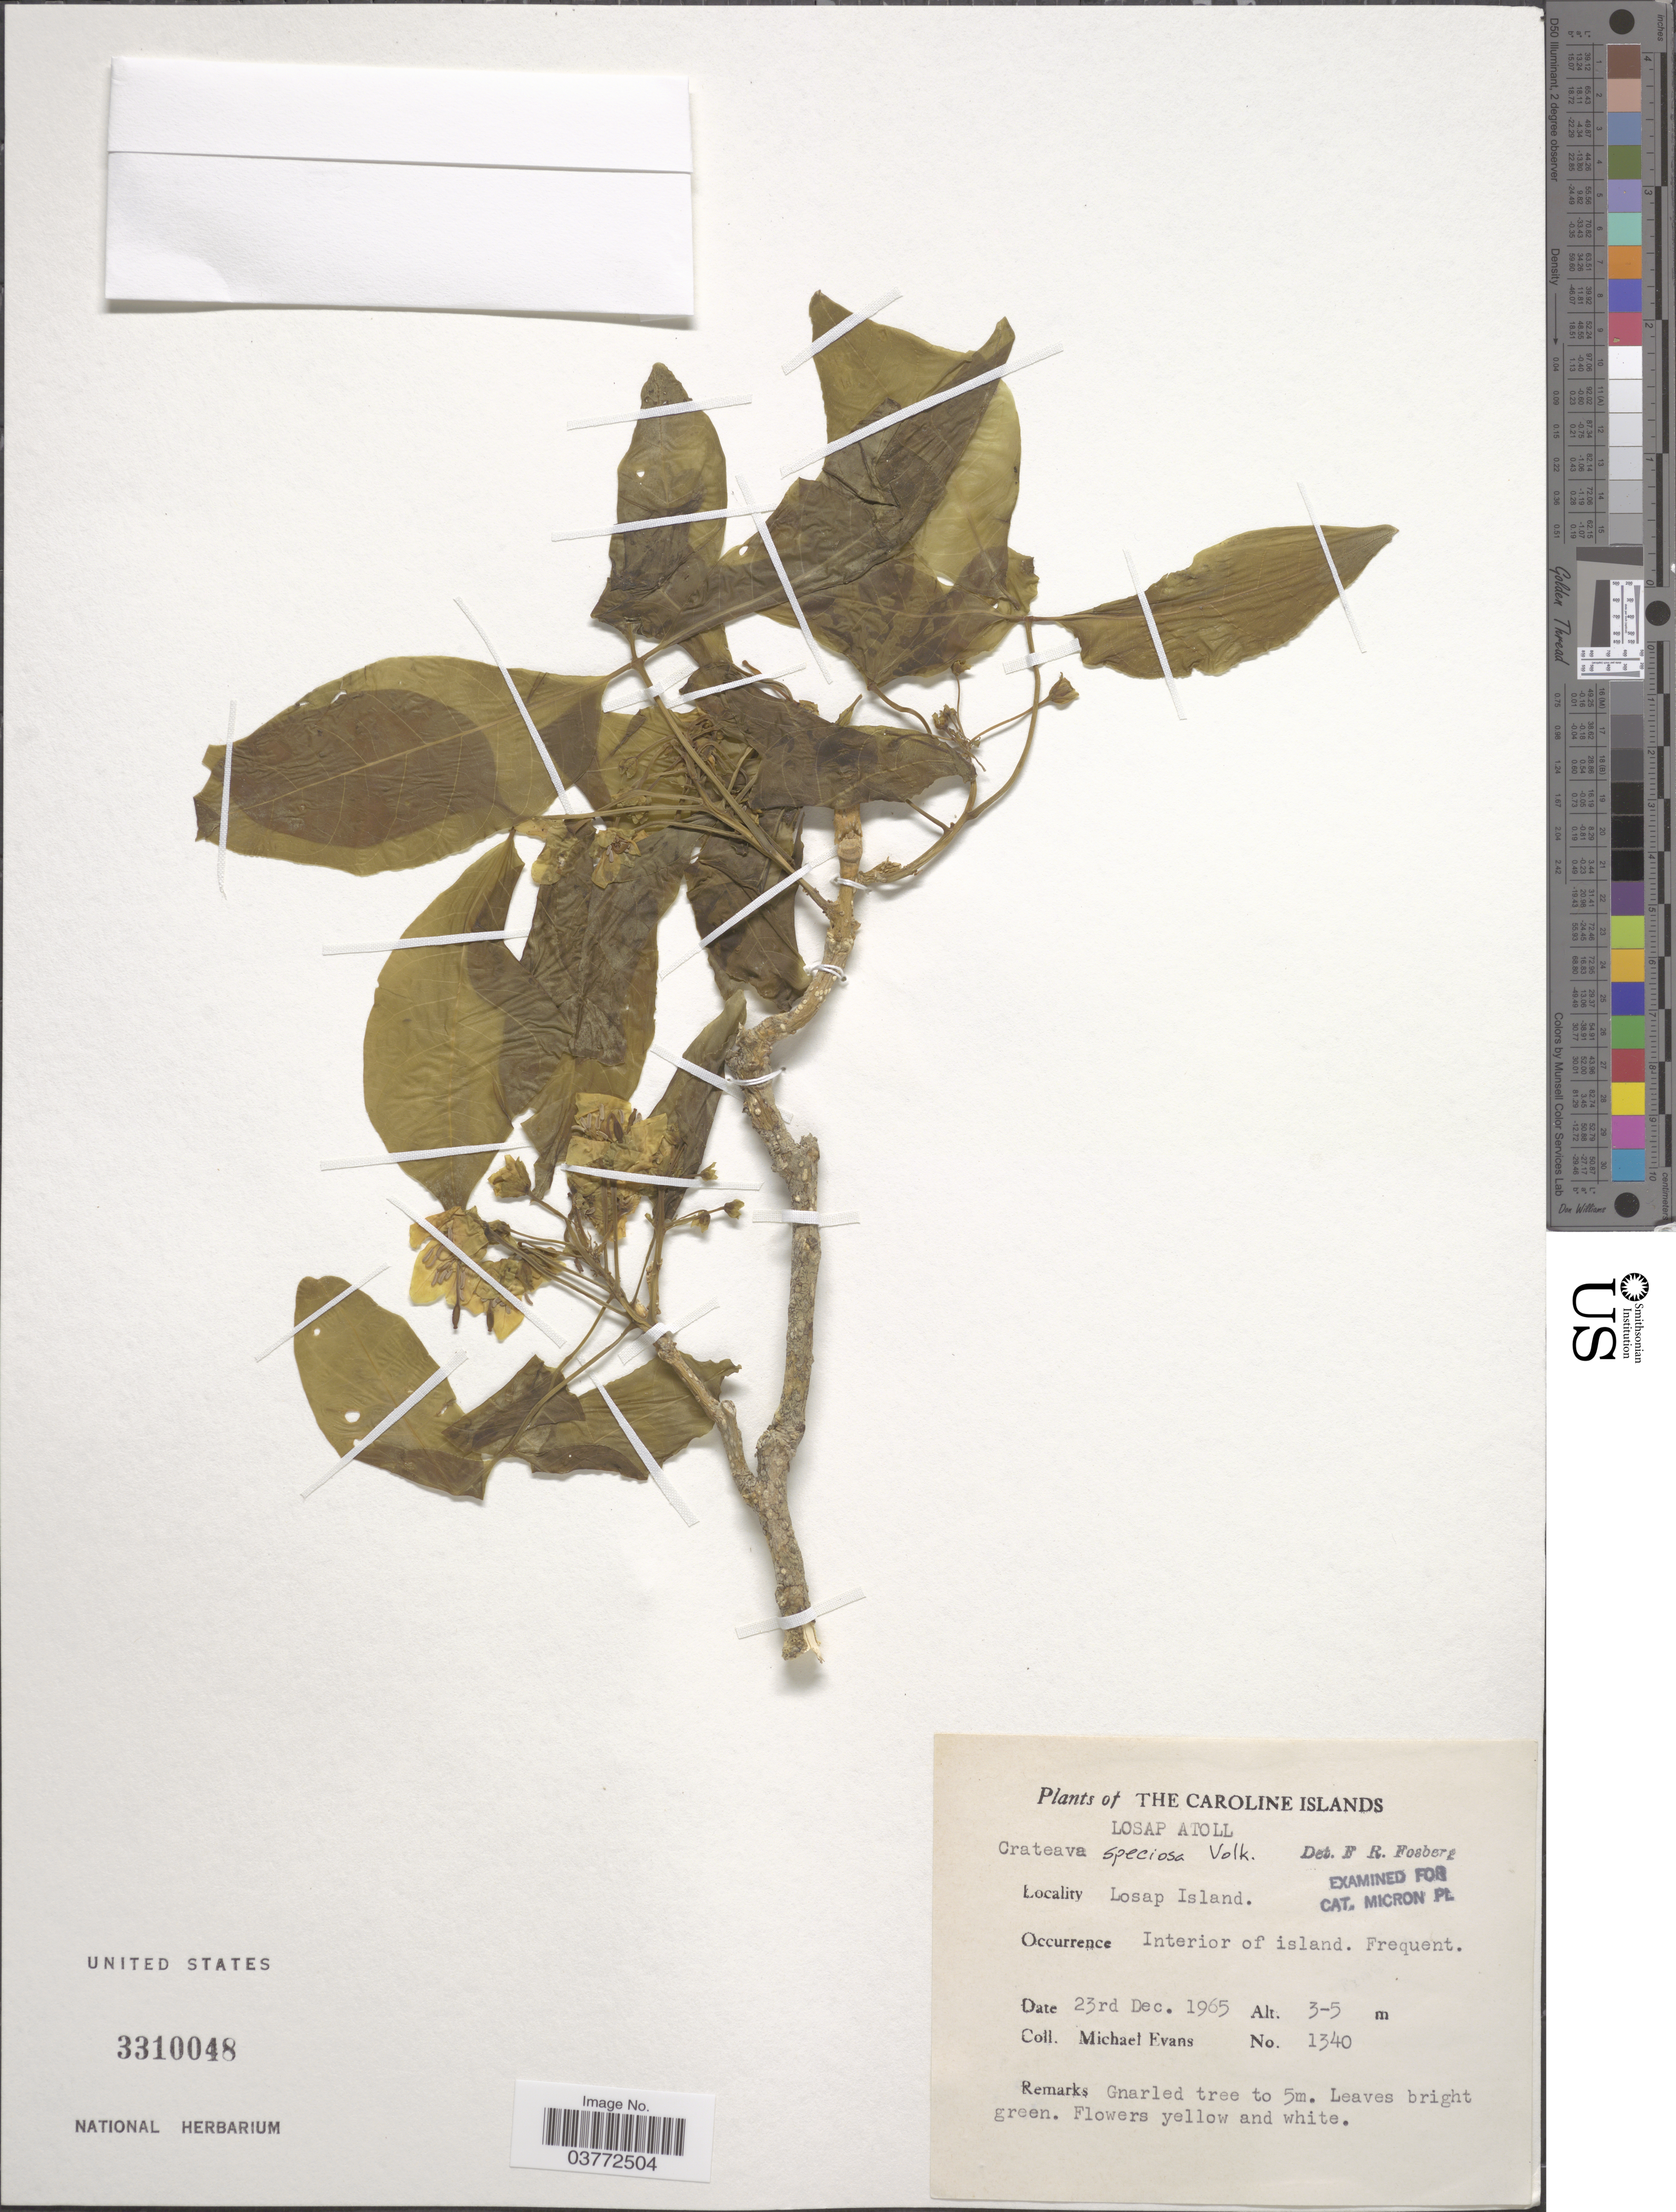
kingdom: Plantae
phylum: Tracheophyta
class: Magnoliopsida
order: Brassicales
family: Capparaceae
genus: Crateva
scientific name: Crateva speciosa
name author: Volkens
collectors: M. Evans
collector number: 1340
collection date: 1965-12-23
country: Micronesia, Federated States of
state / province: Truk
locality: The Caroline Islands. Losap Atoll. Losap Island.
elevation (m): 3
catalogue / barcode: US 3310048